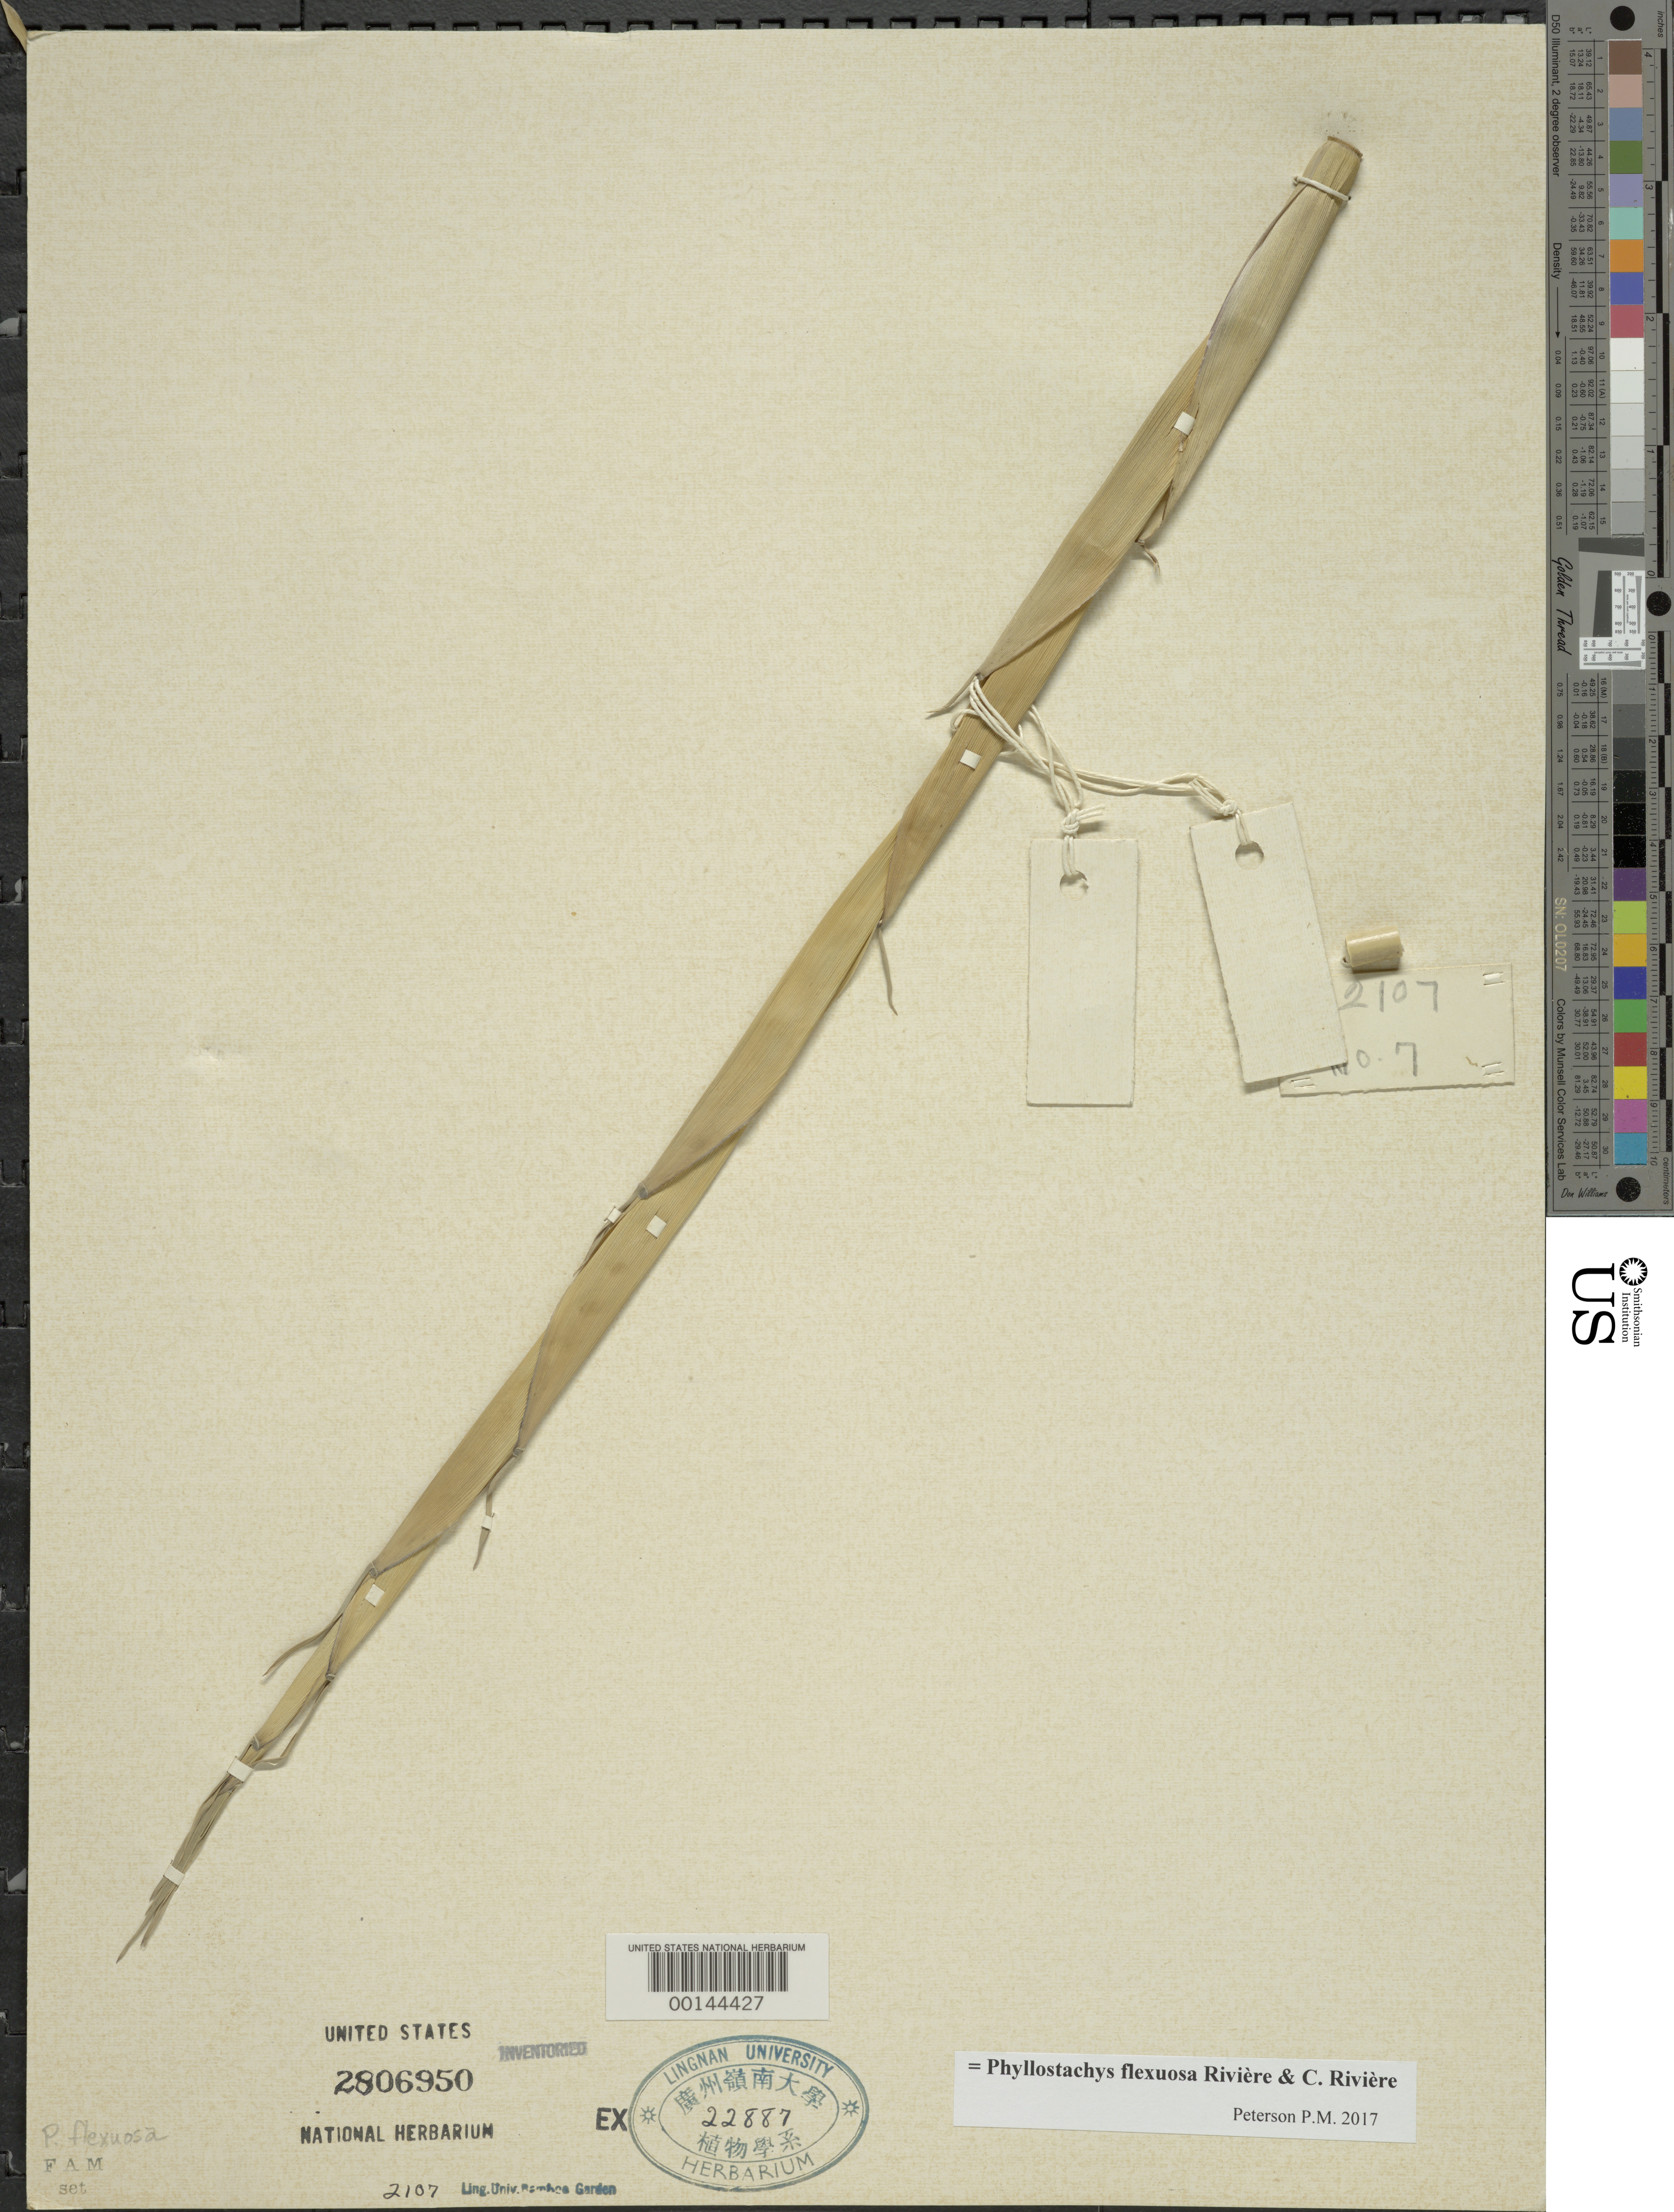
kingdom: Plantae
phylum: Tracheophyta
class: Liliopsida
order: Poales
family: Poaceae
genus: Phyllostachys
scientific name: Phyllostachys flexuosa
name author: Rivière & C. Rivière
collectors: H. L. Fung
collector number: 20662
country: China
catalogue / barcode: US 2806950